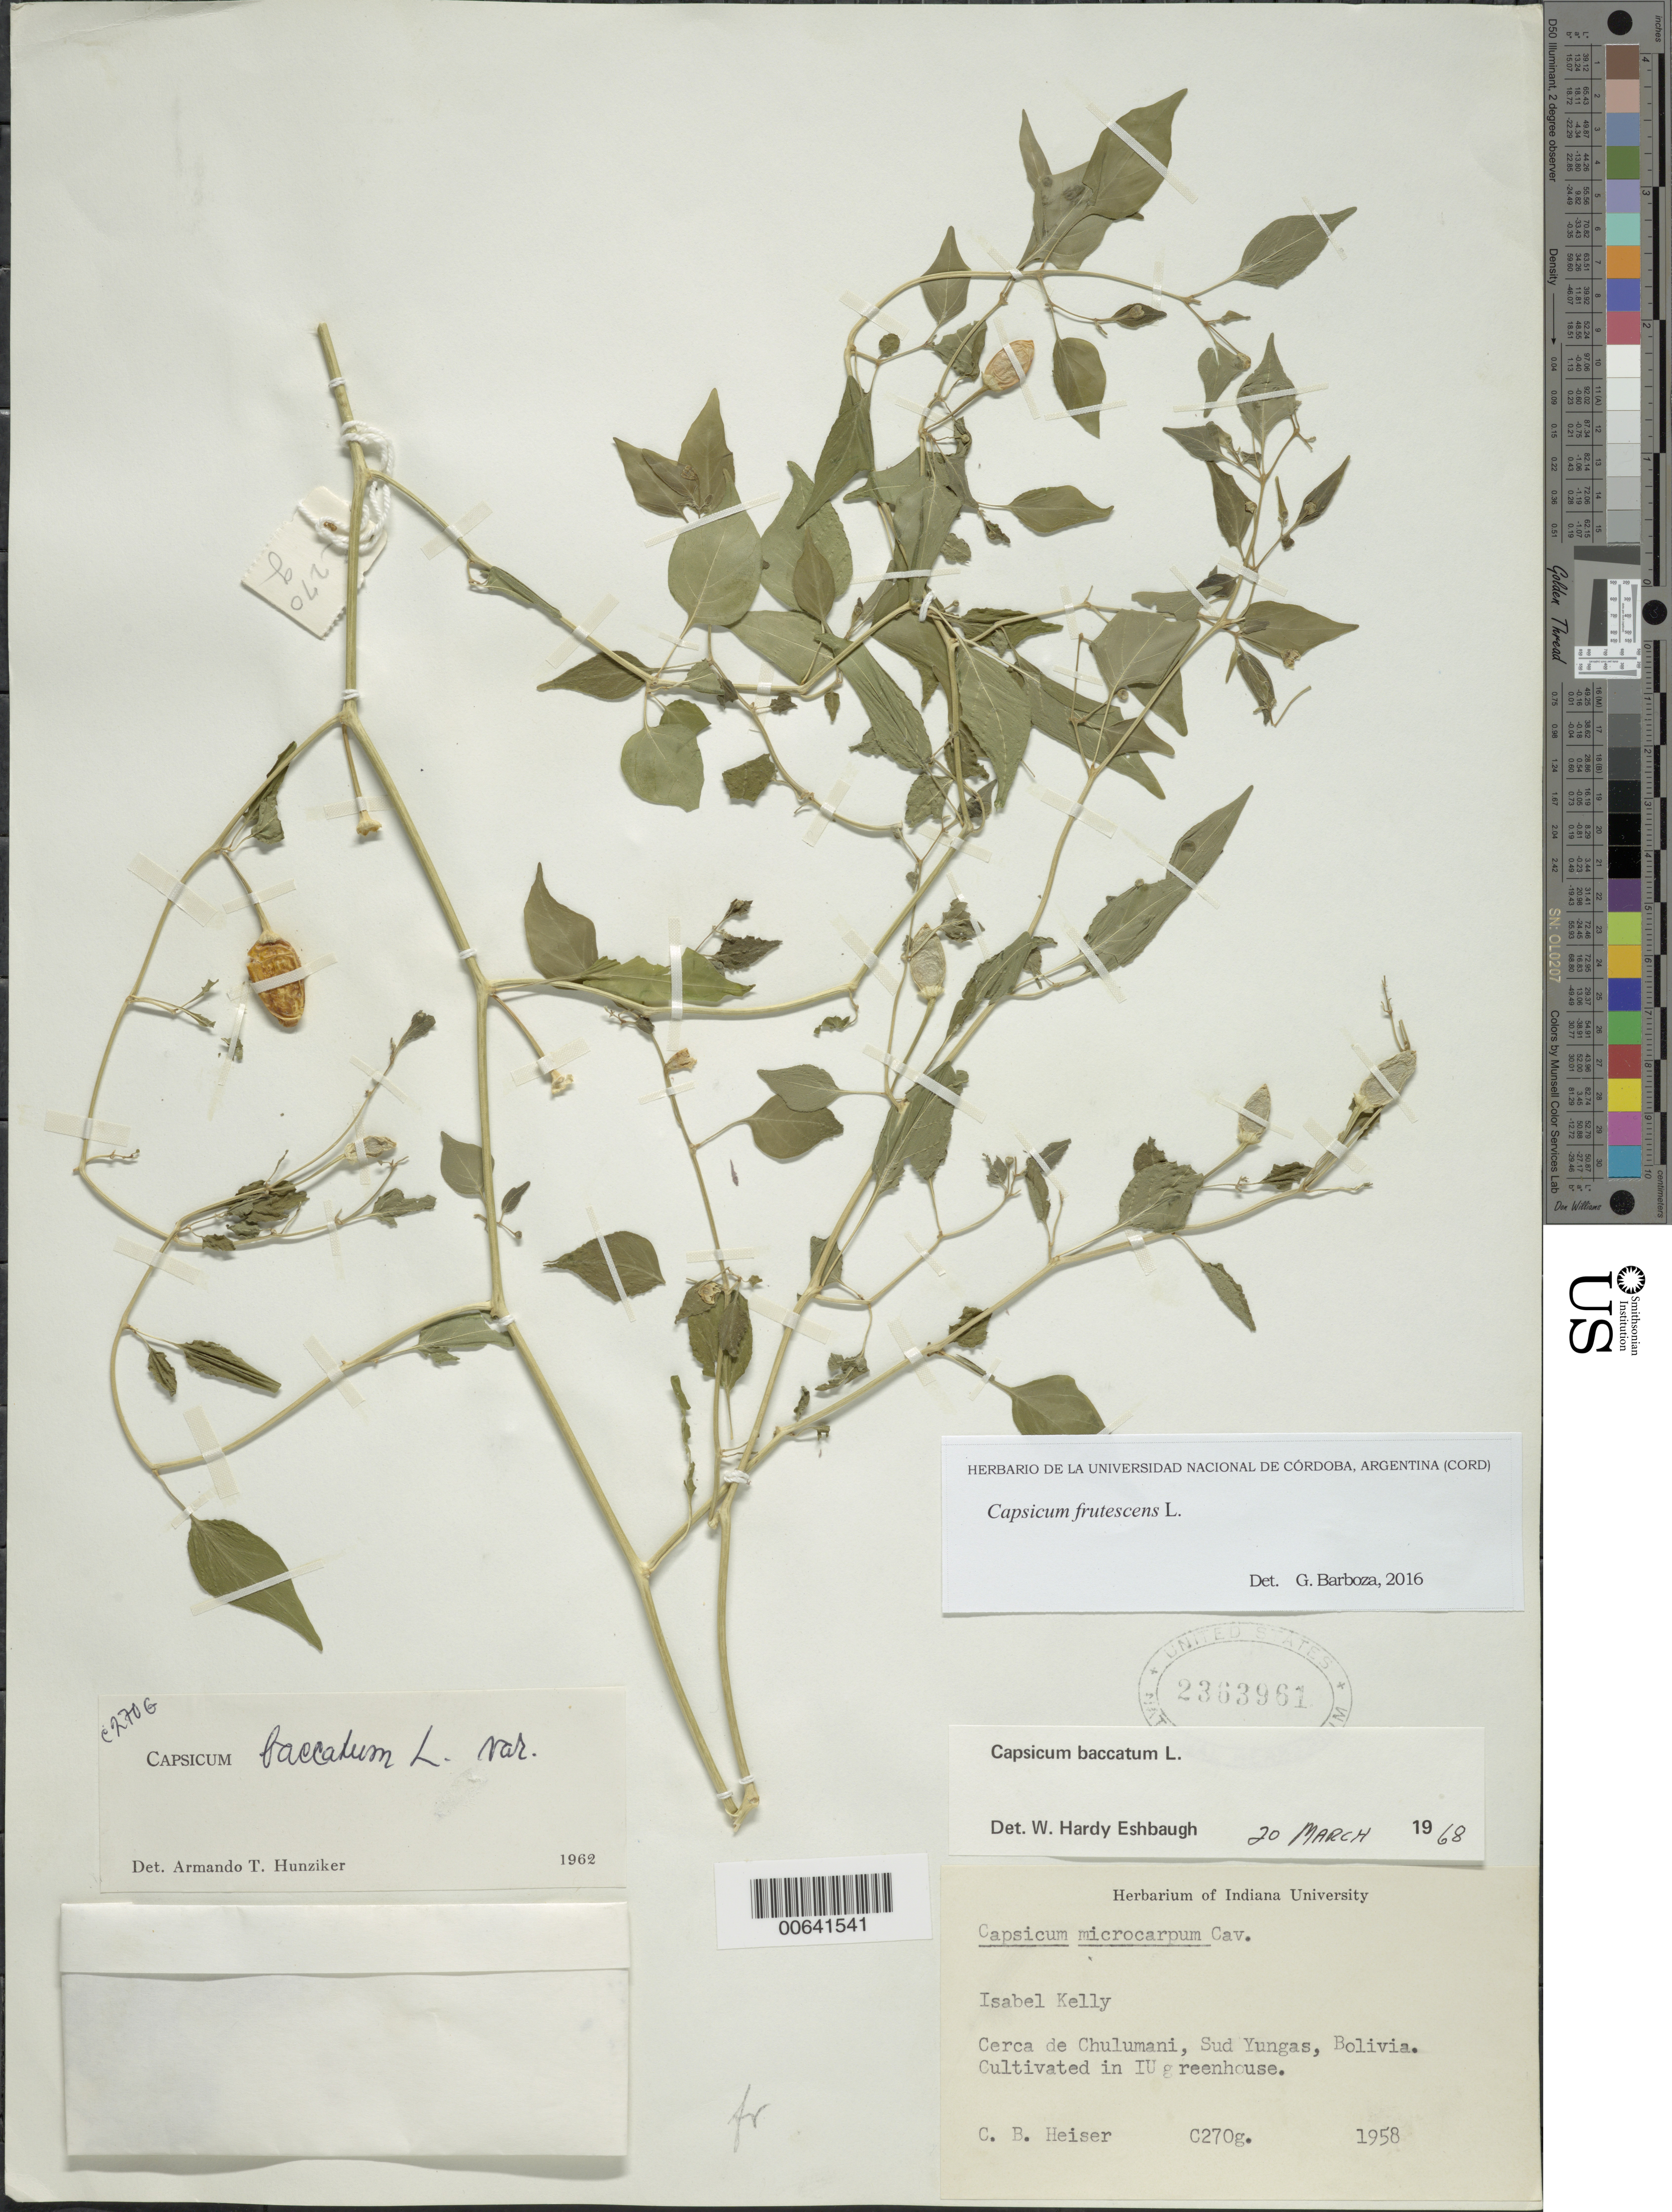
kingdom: Plantae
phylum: Tracheophyta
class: Magnoliopsida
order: Solanales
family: Solanaceae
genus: Capsicum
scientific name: Capsicum frutescens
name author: L.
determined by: Barboza, G. E., (CORD), Museo Botanico - Cordoba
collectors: C. Haiser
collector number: C270g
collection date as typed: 1958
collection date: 1958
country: Bolivia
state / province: La Paz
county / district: Sud Yungas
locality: Sud Yungas, Cerca de Chulumani.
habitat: Nota. No. Col. presenta letras y la fecha solo 1958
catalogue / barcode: US 2363961